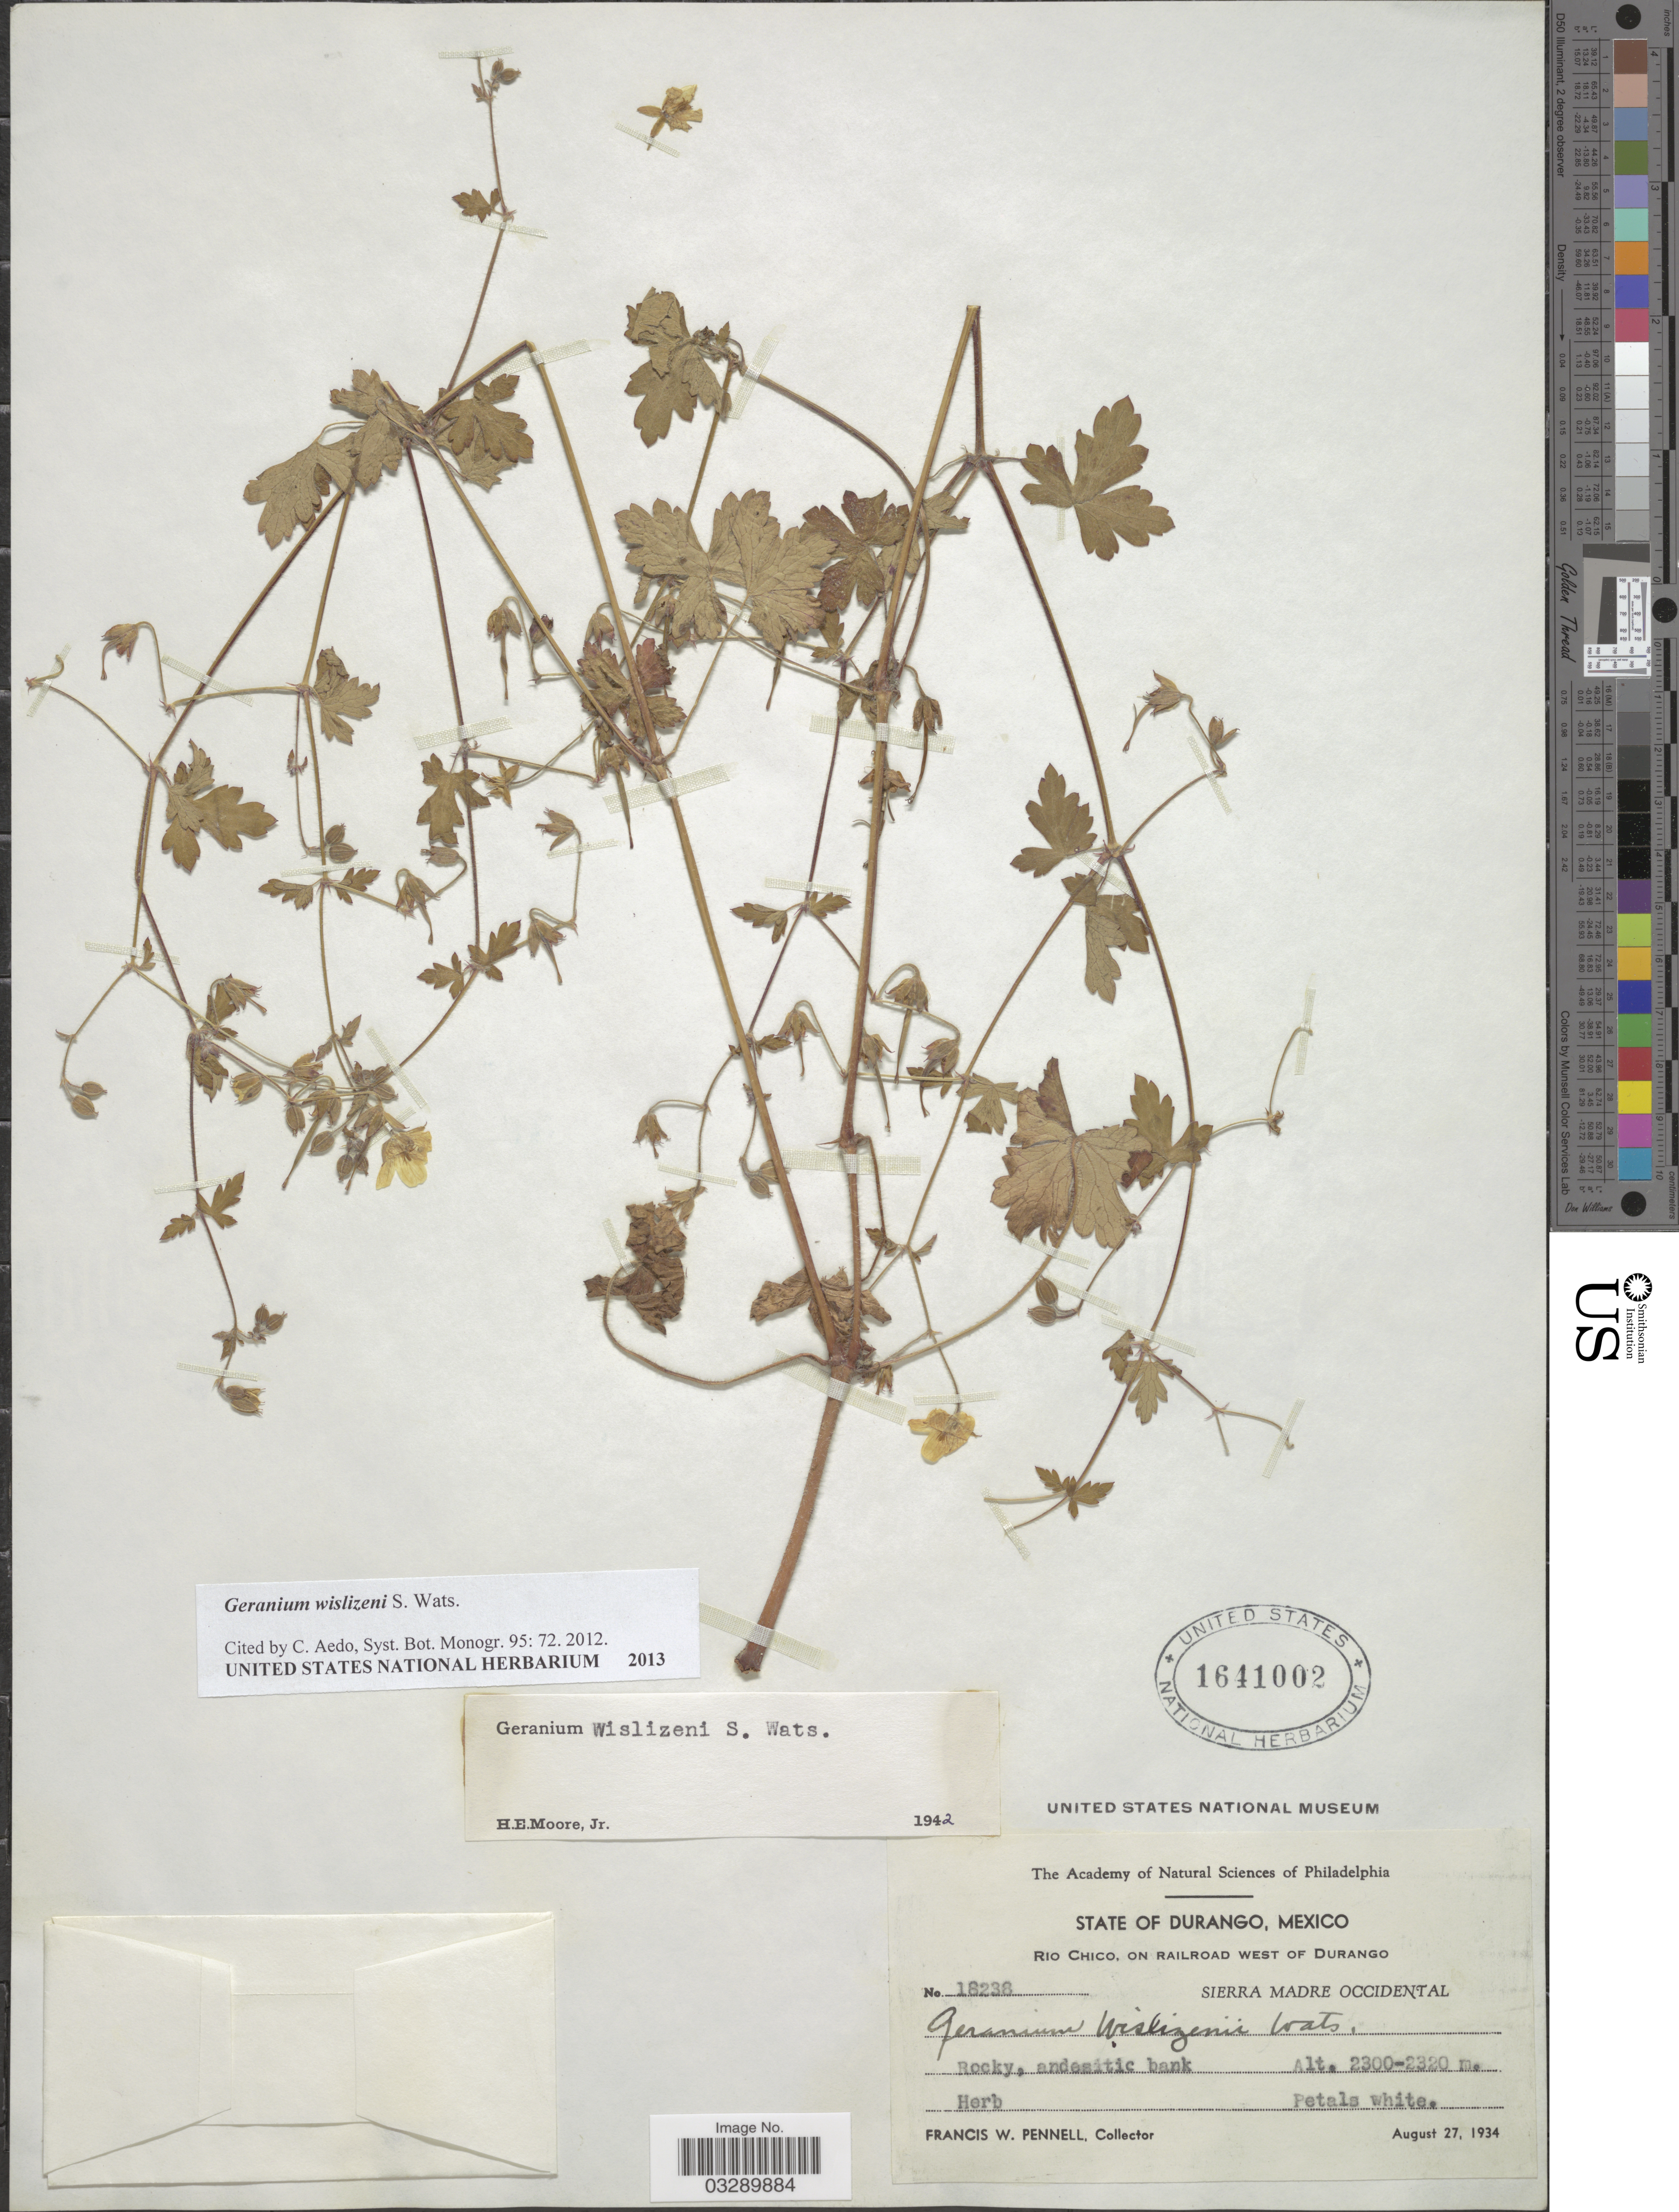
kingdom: Plantae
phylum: Tracheophyta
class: Magnoliopsida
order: Geraniales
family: Geraniaceae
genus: Geranium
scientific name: Geranium wislizeni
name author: S. Watson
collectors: F. W. Pennell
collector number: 18238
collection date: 1934-08-27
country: Mexico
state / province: Durango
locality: Rio Chico, on railroad west of Durango. Sierra Madre Occidental.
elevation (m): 2300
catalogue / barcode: US 1641002